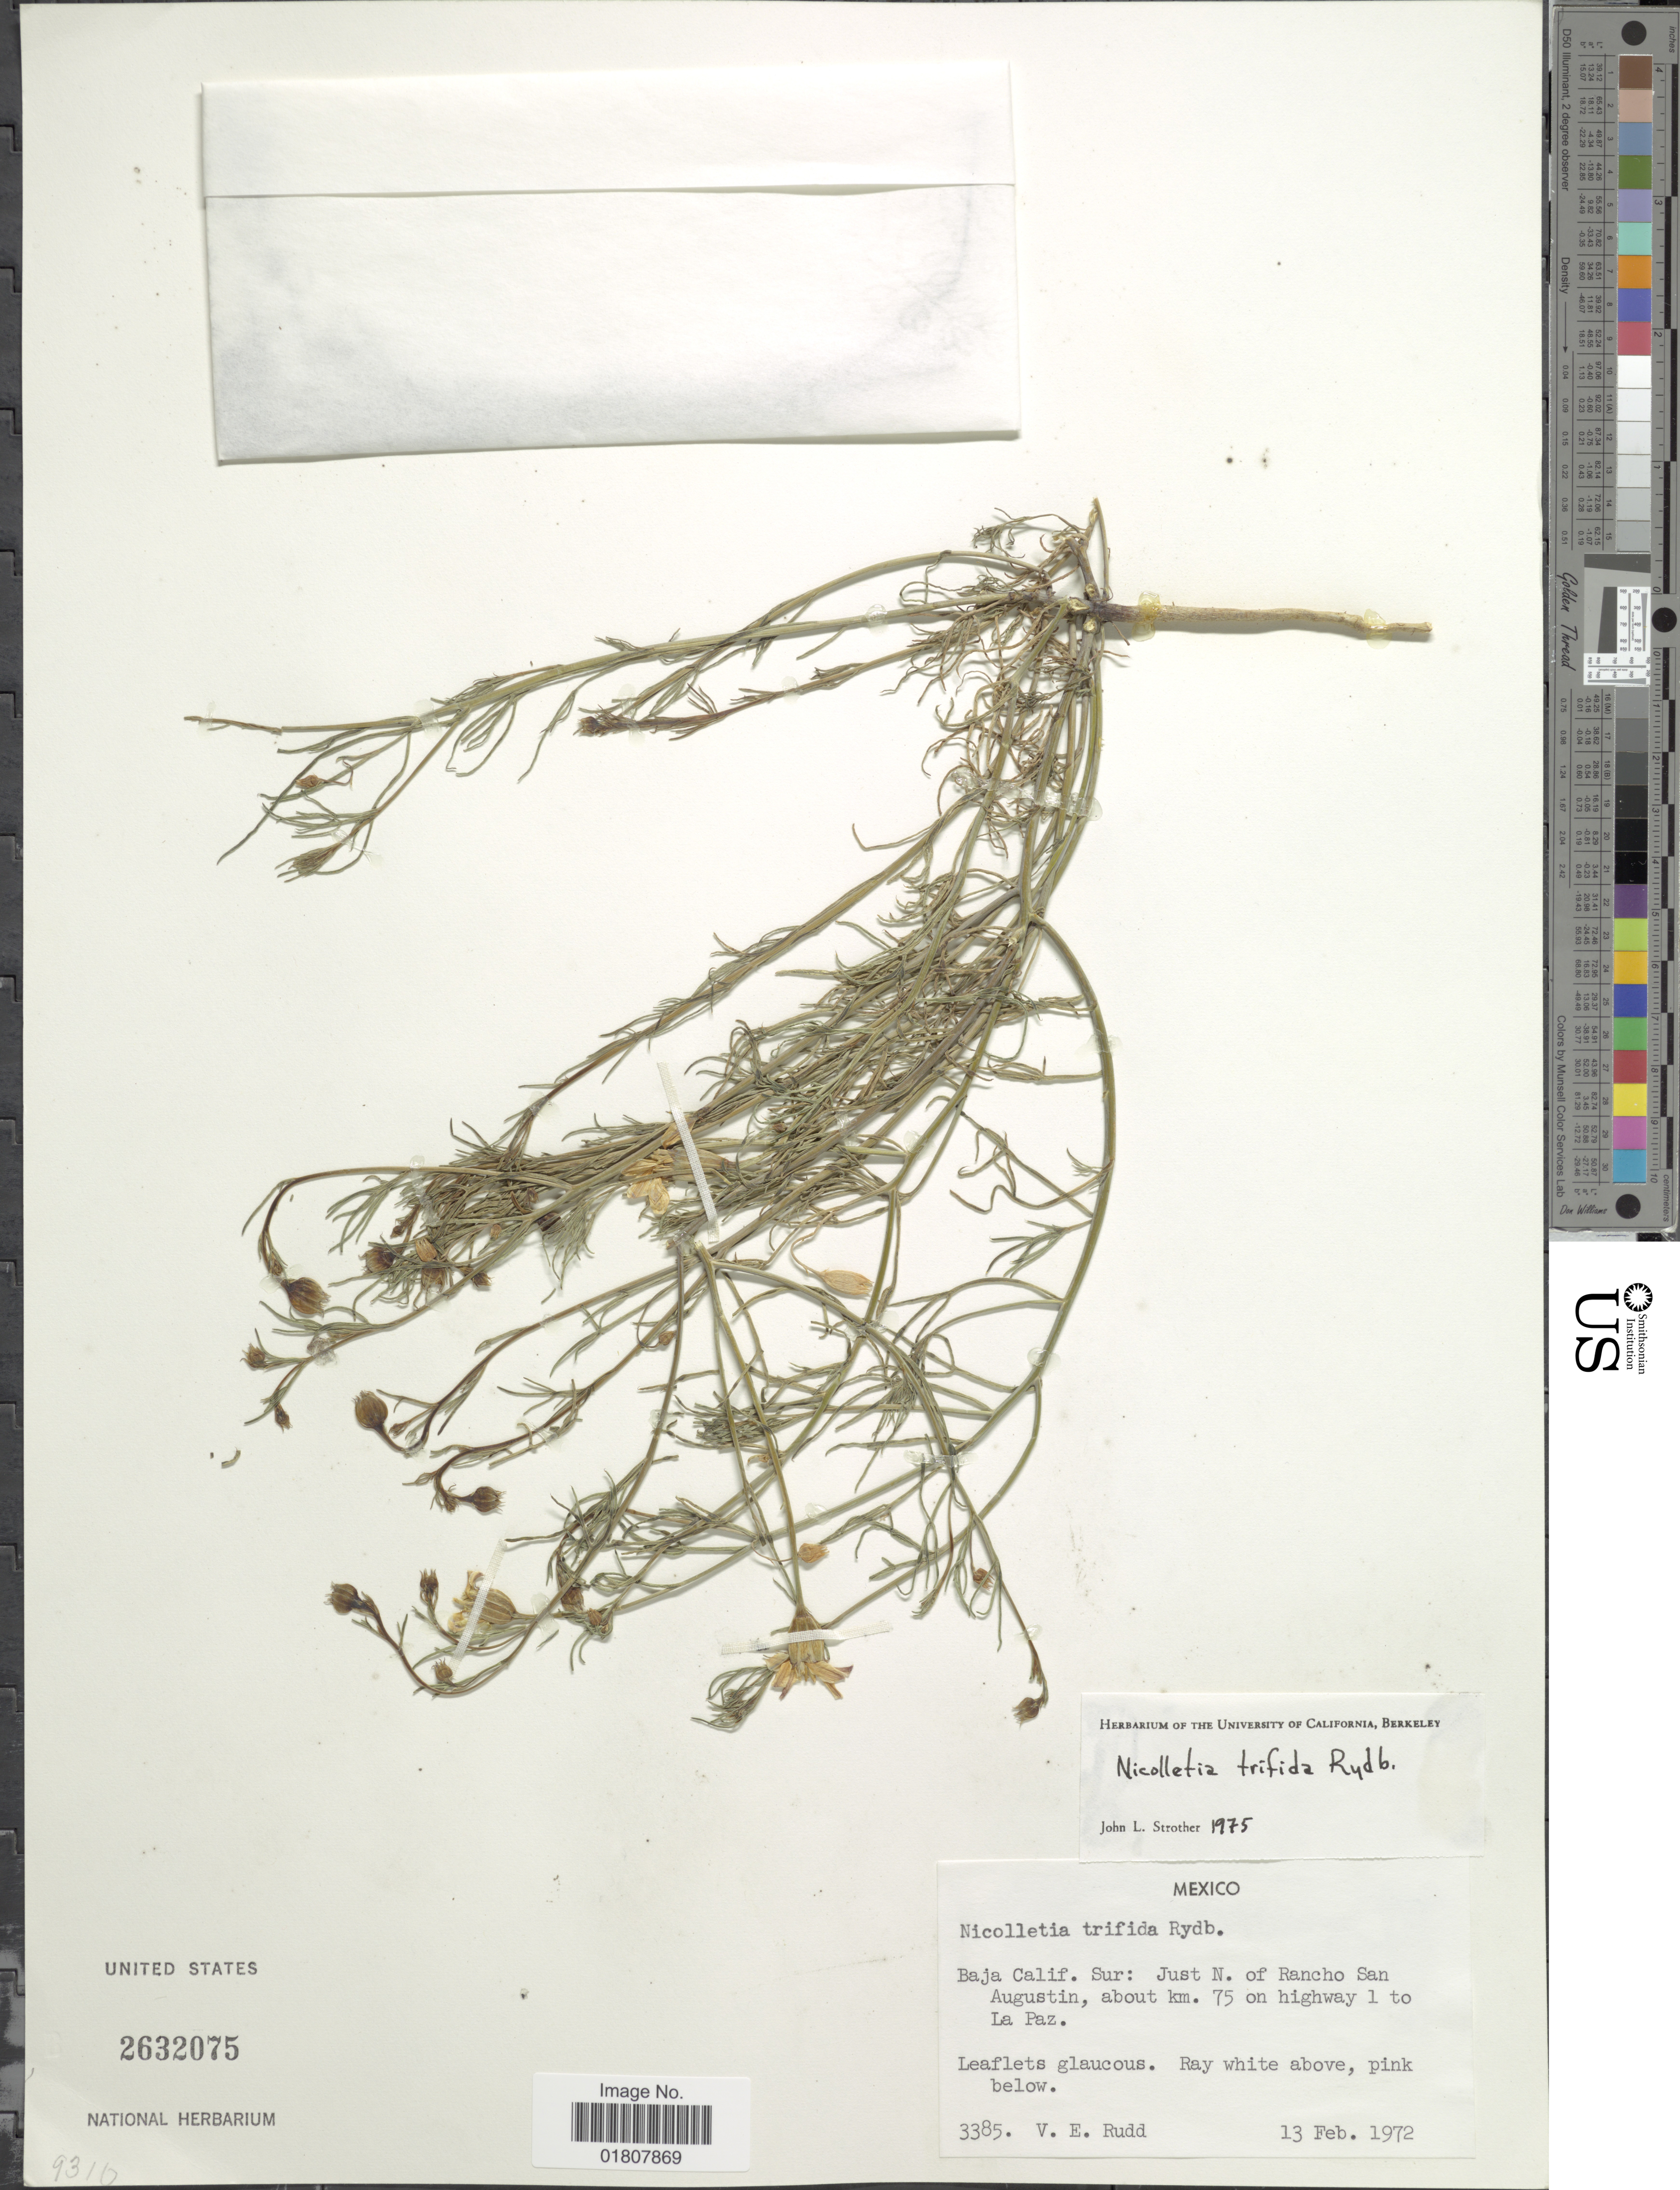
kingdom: Plantae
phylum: Tracheophyta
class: Magnoliopsida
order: Asterales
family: Asteraceae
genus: Nicolletia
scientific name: Nicolletia trifida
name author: Rydb.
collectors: V. E. Rudd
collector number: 3385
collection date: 1972-02-13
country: Mexico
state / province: Baja California Sur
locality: Baja Calif. Sur, just N of Rancho San Augustin, about km 75 on highway 1 to La Paz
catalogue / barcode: US 2632075